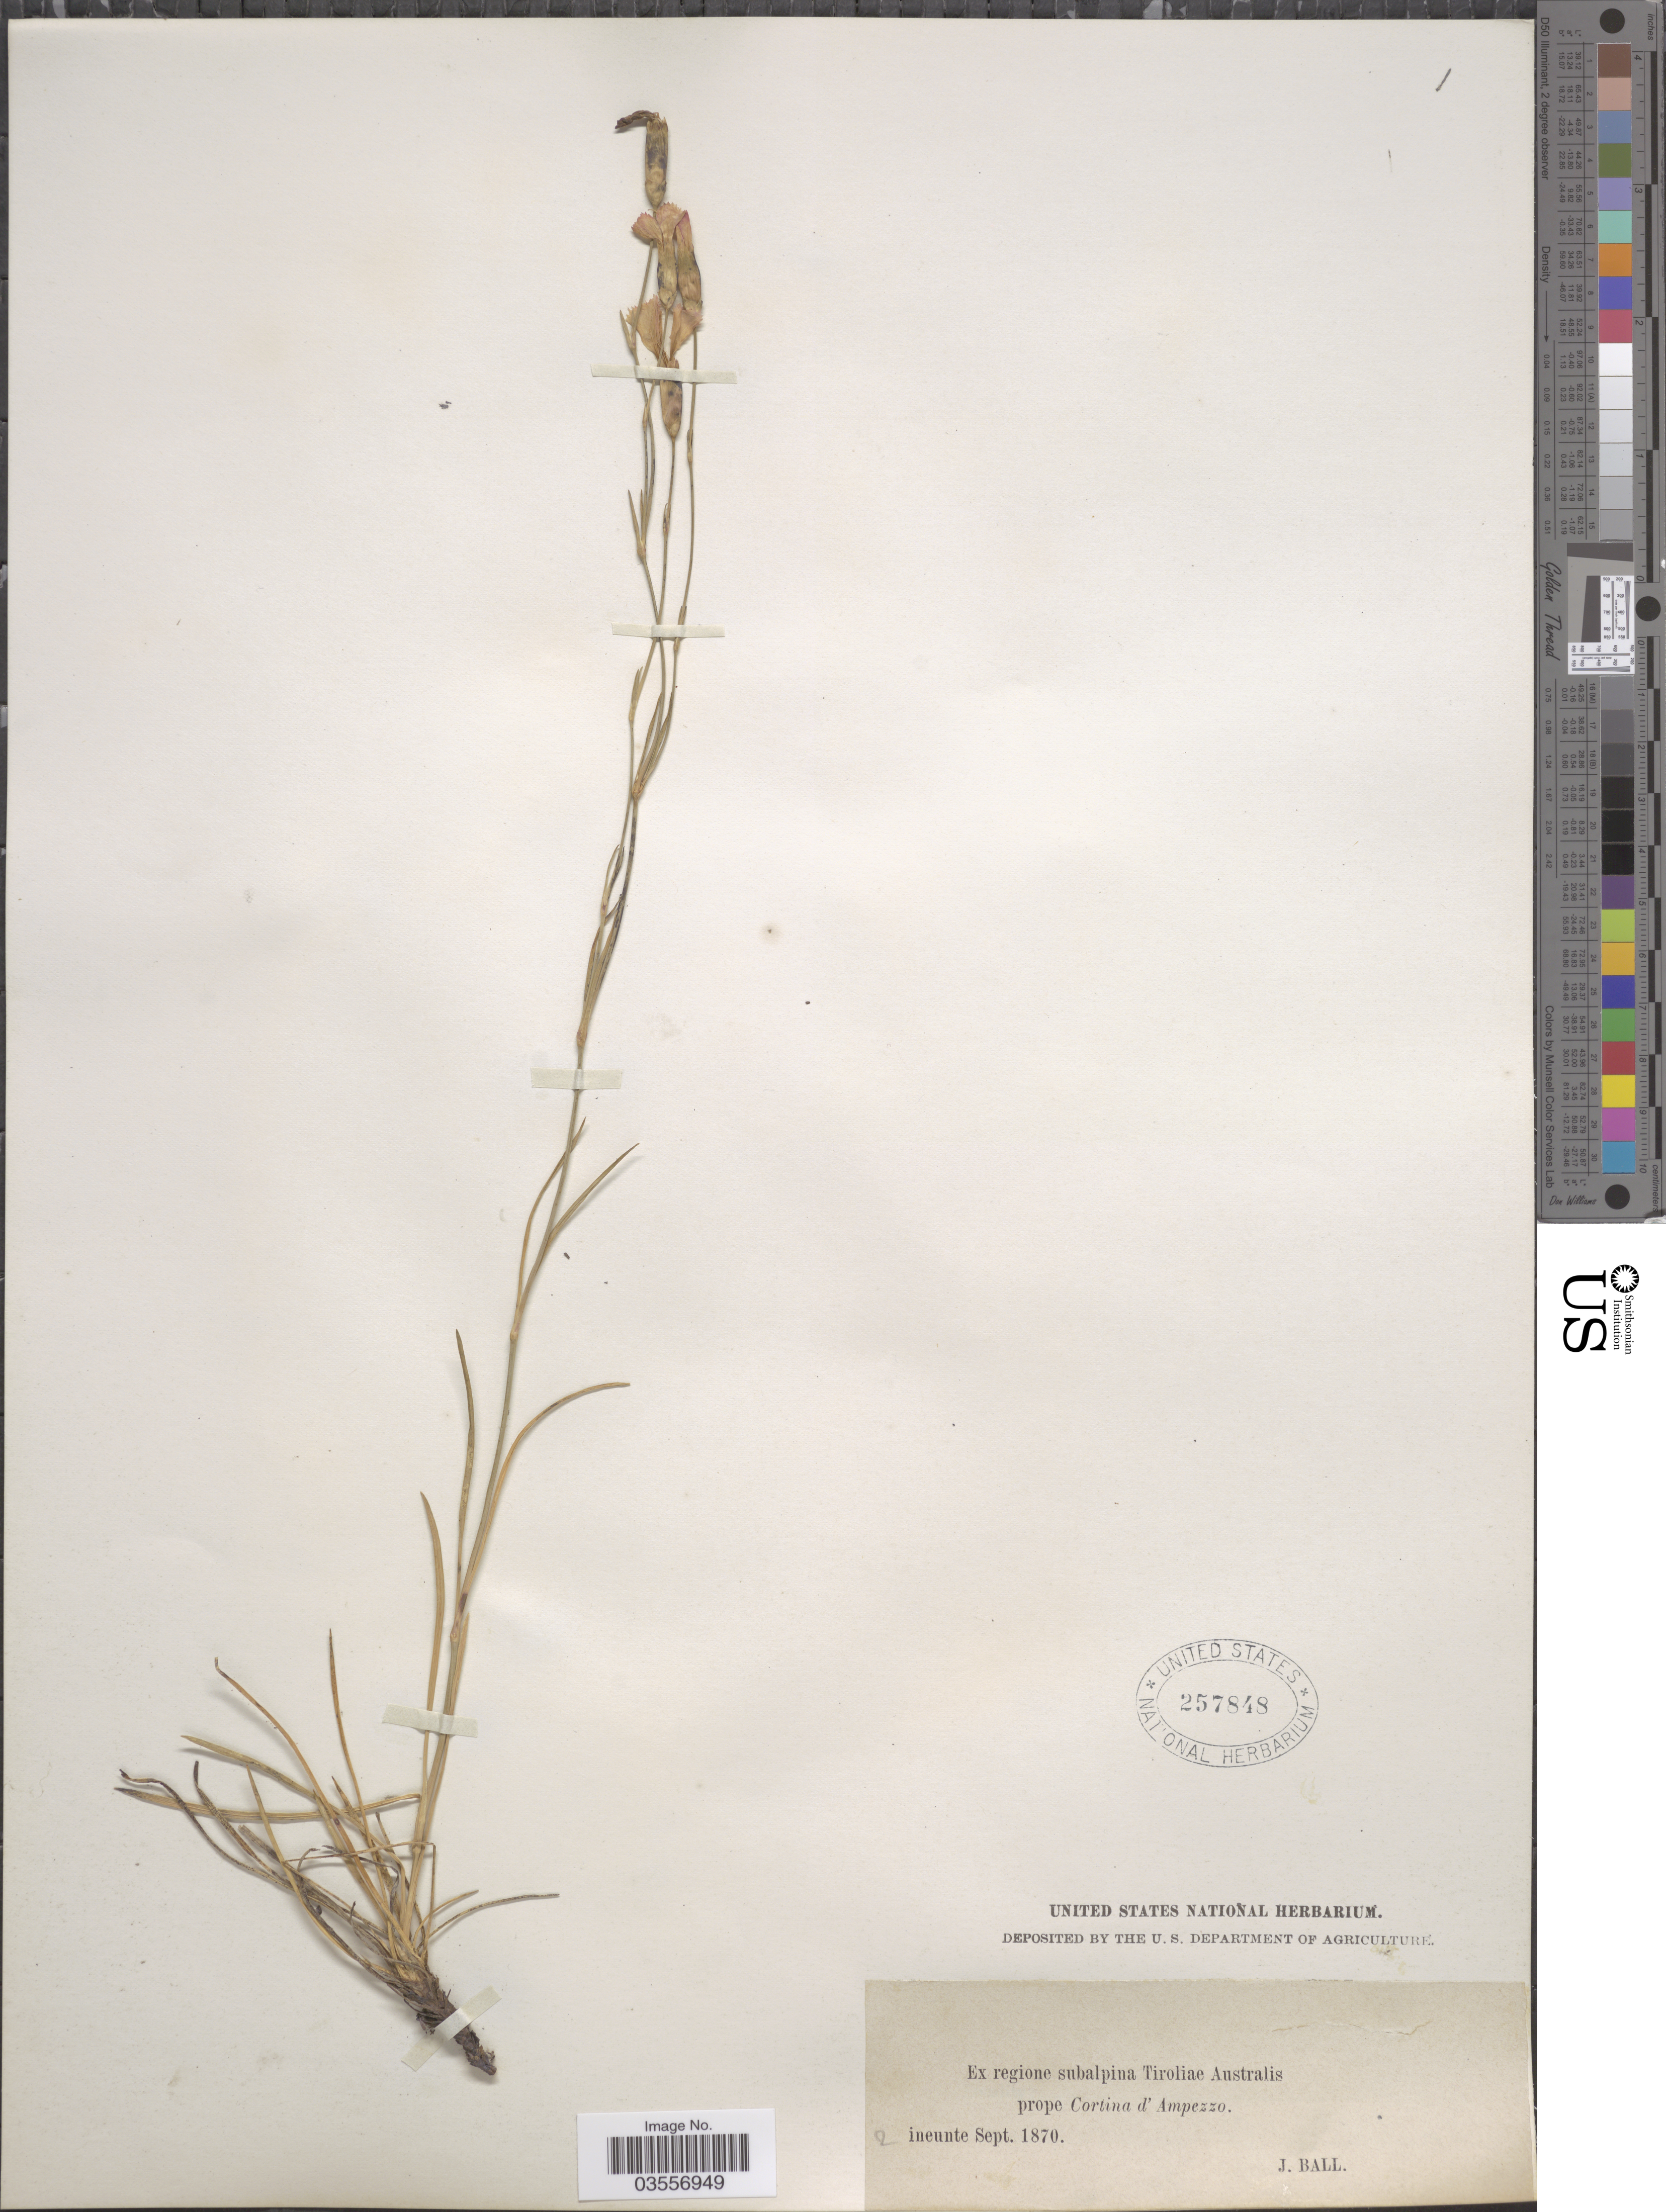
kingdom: Plantae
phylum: Tracheophyta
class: Magnoliopsida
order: Caryophyllales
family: Caryophyllaceae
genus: Dianthus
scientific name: Dianthus sp.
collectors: J. Ball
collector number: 2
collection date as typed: ineunte Sept. 1870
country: Italy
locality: Ex regione subalpina Tiroliae Australis prope Cortina d'Ampezzo.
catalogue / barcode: US 257848